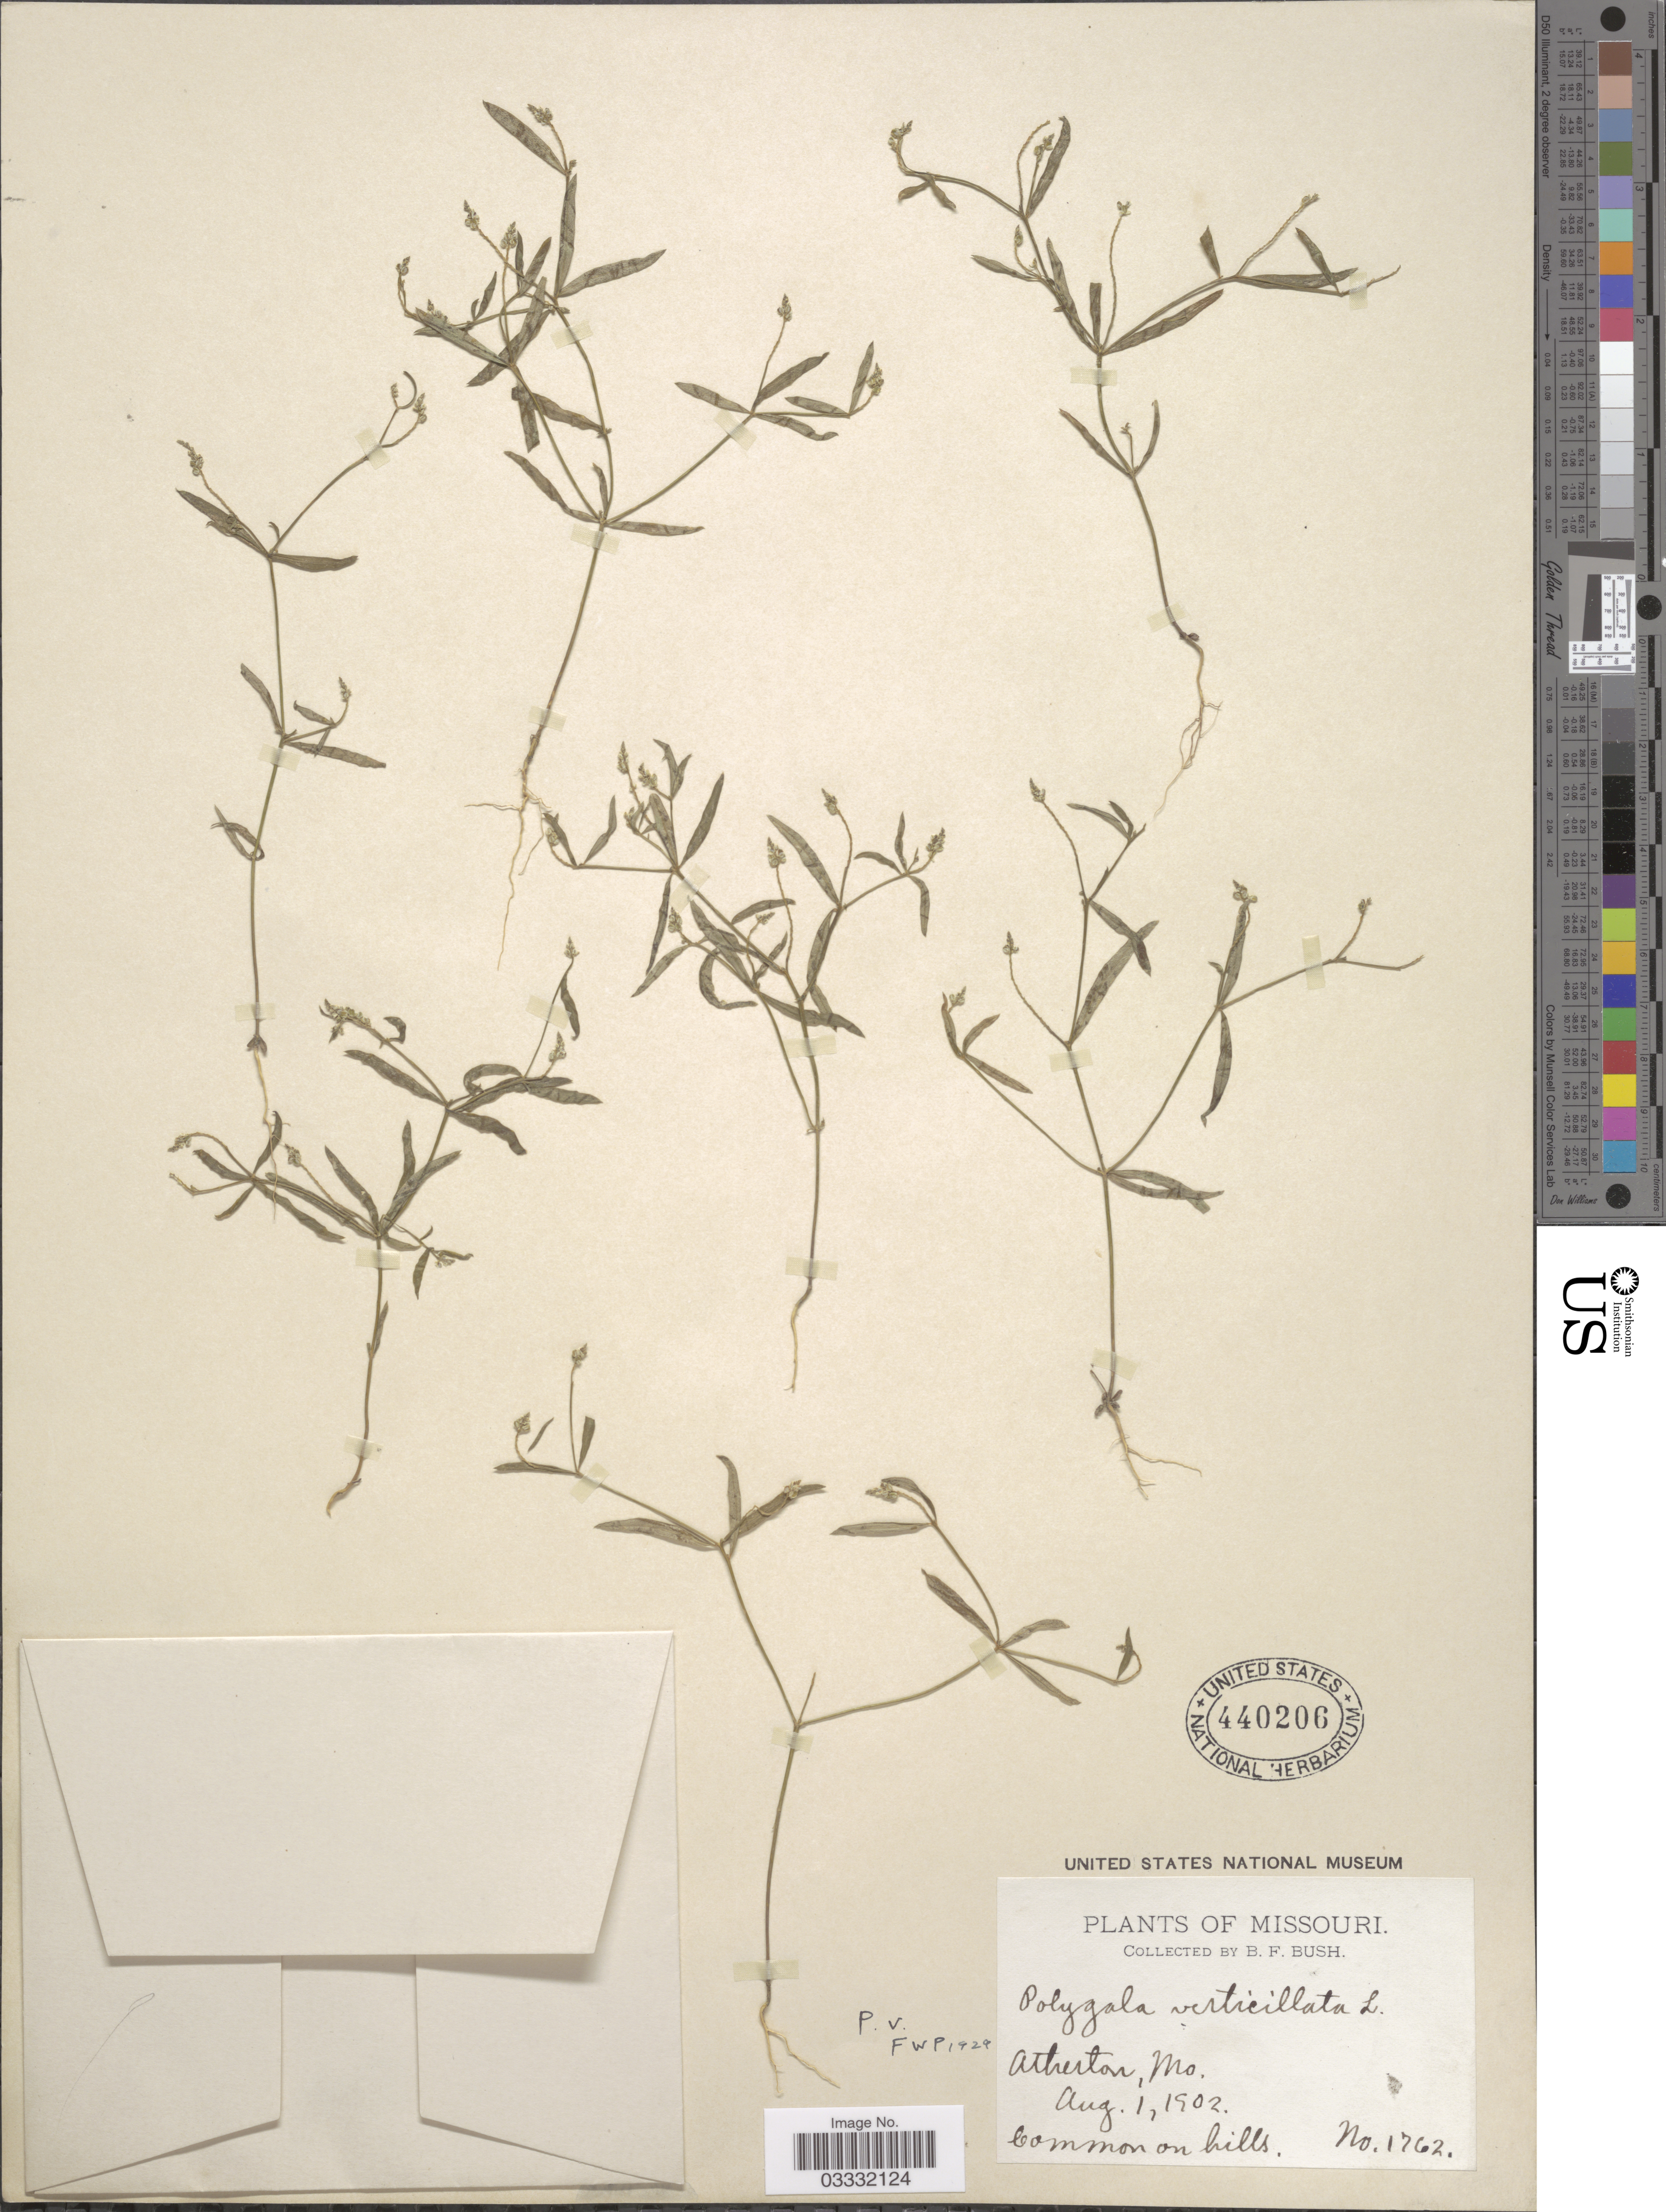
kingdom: Plantae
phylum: Tracheophyta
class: Magnoliopsida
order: Fabales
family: Polygalaceae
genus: Polygala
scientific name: Polygala verticillata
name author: L.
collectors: B. F. Bush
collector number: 1762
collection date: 1902-08-01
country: United States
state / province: Missouri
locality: Atherton.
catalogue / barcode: US 440206